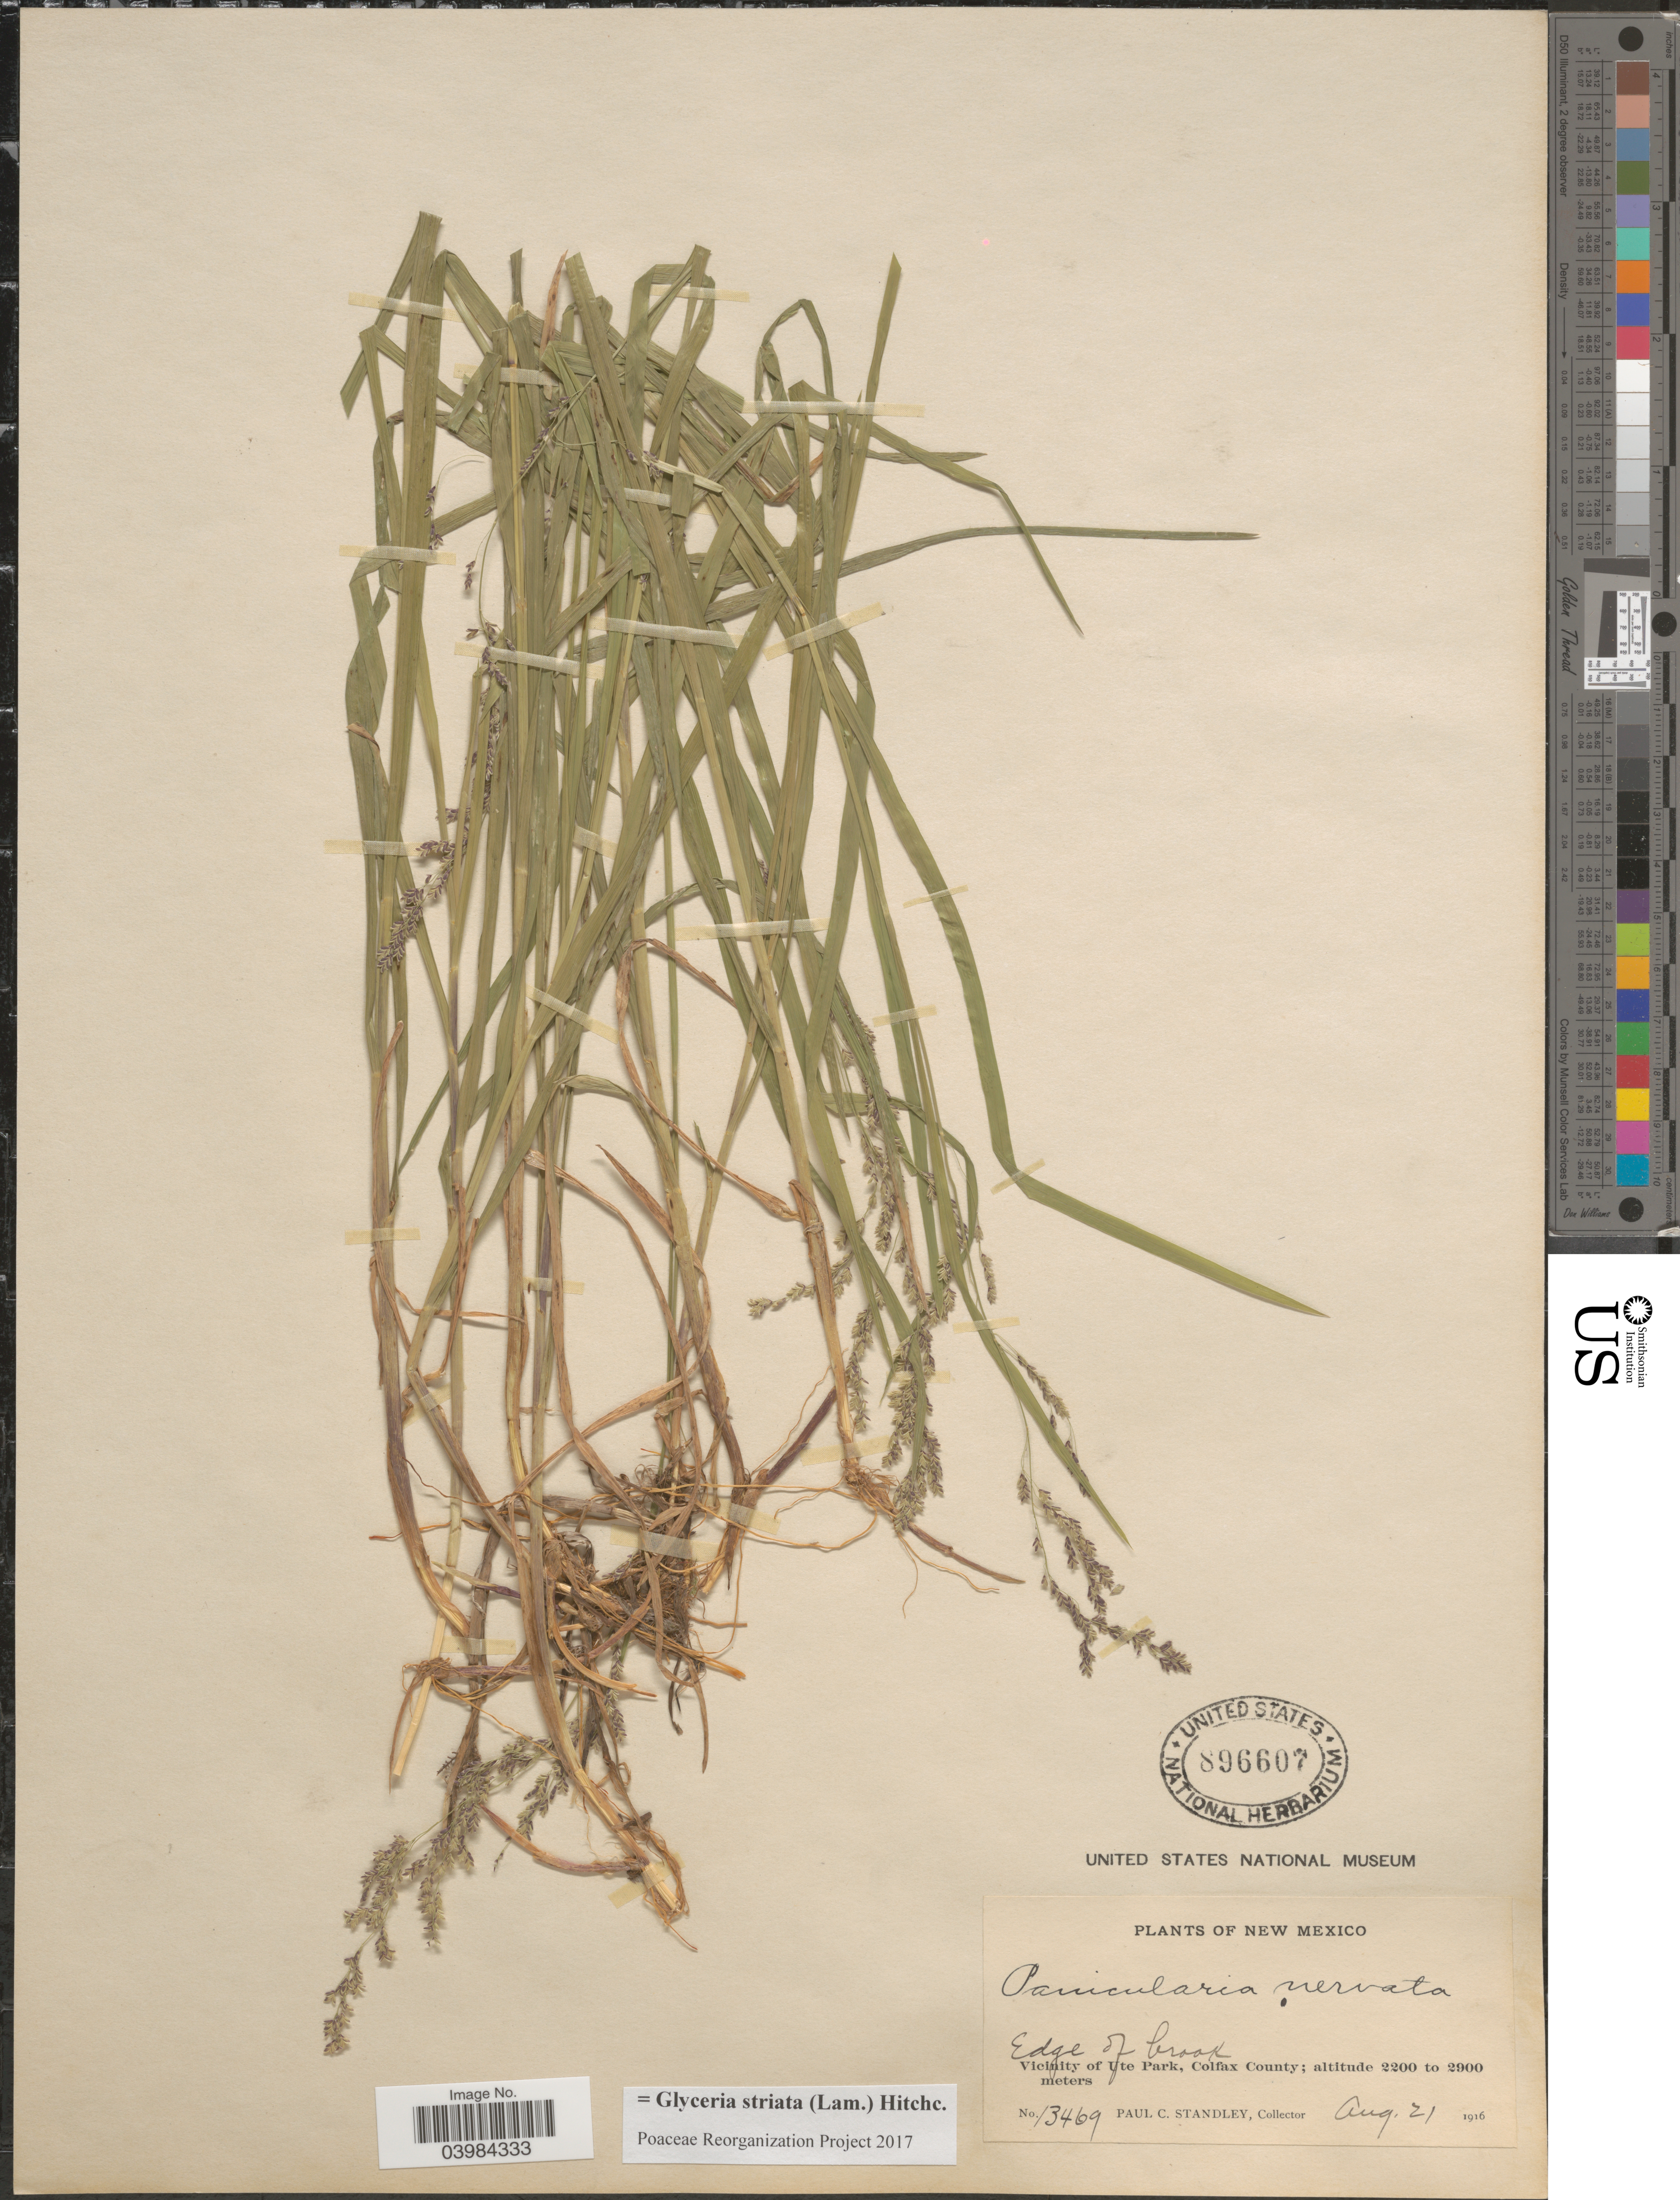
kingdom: Plantae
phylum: Tracheophyta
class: Liliopsida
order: Poales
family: Poaceae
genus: Glyceria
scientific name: Glyceria striata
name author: (Lam.) Hitchc.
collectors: P. C. Standley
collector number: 13469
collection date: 1916-08-21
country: United States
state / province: New Mexico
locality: Edge of brook. Vicinity of Ute Park, Colfax County.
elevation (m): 2200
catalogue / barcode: US 896607